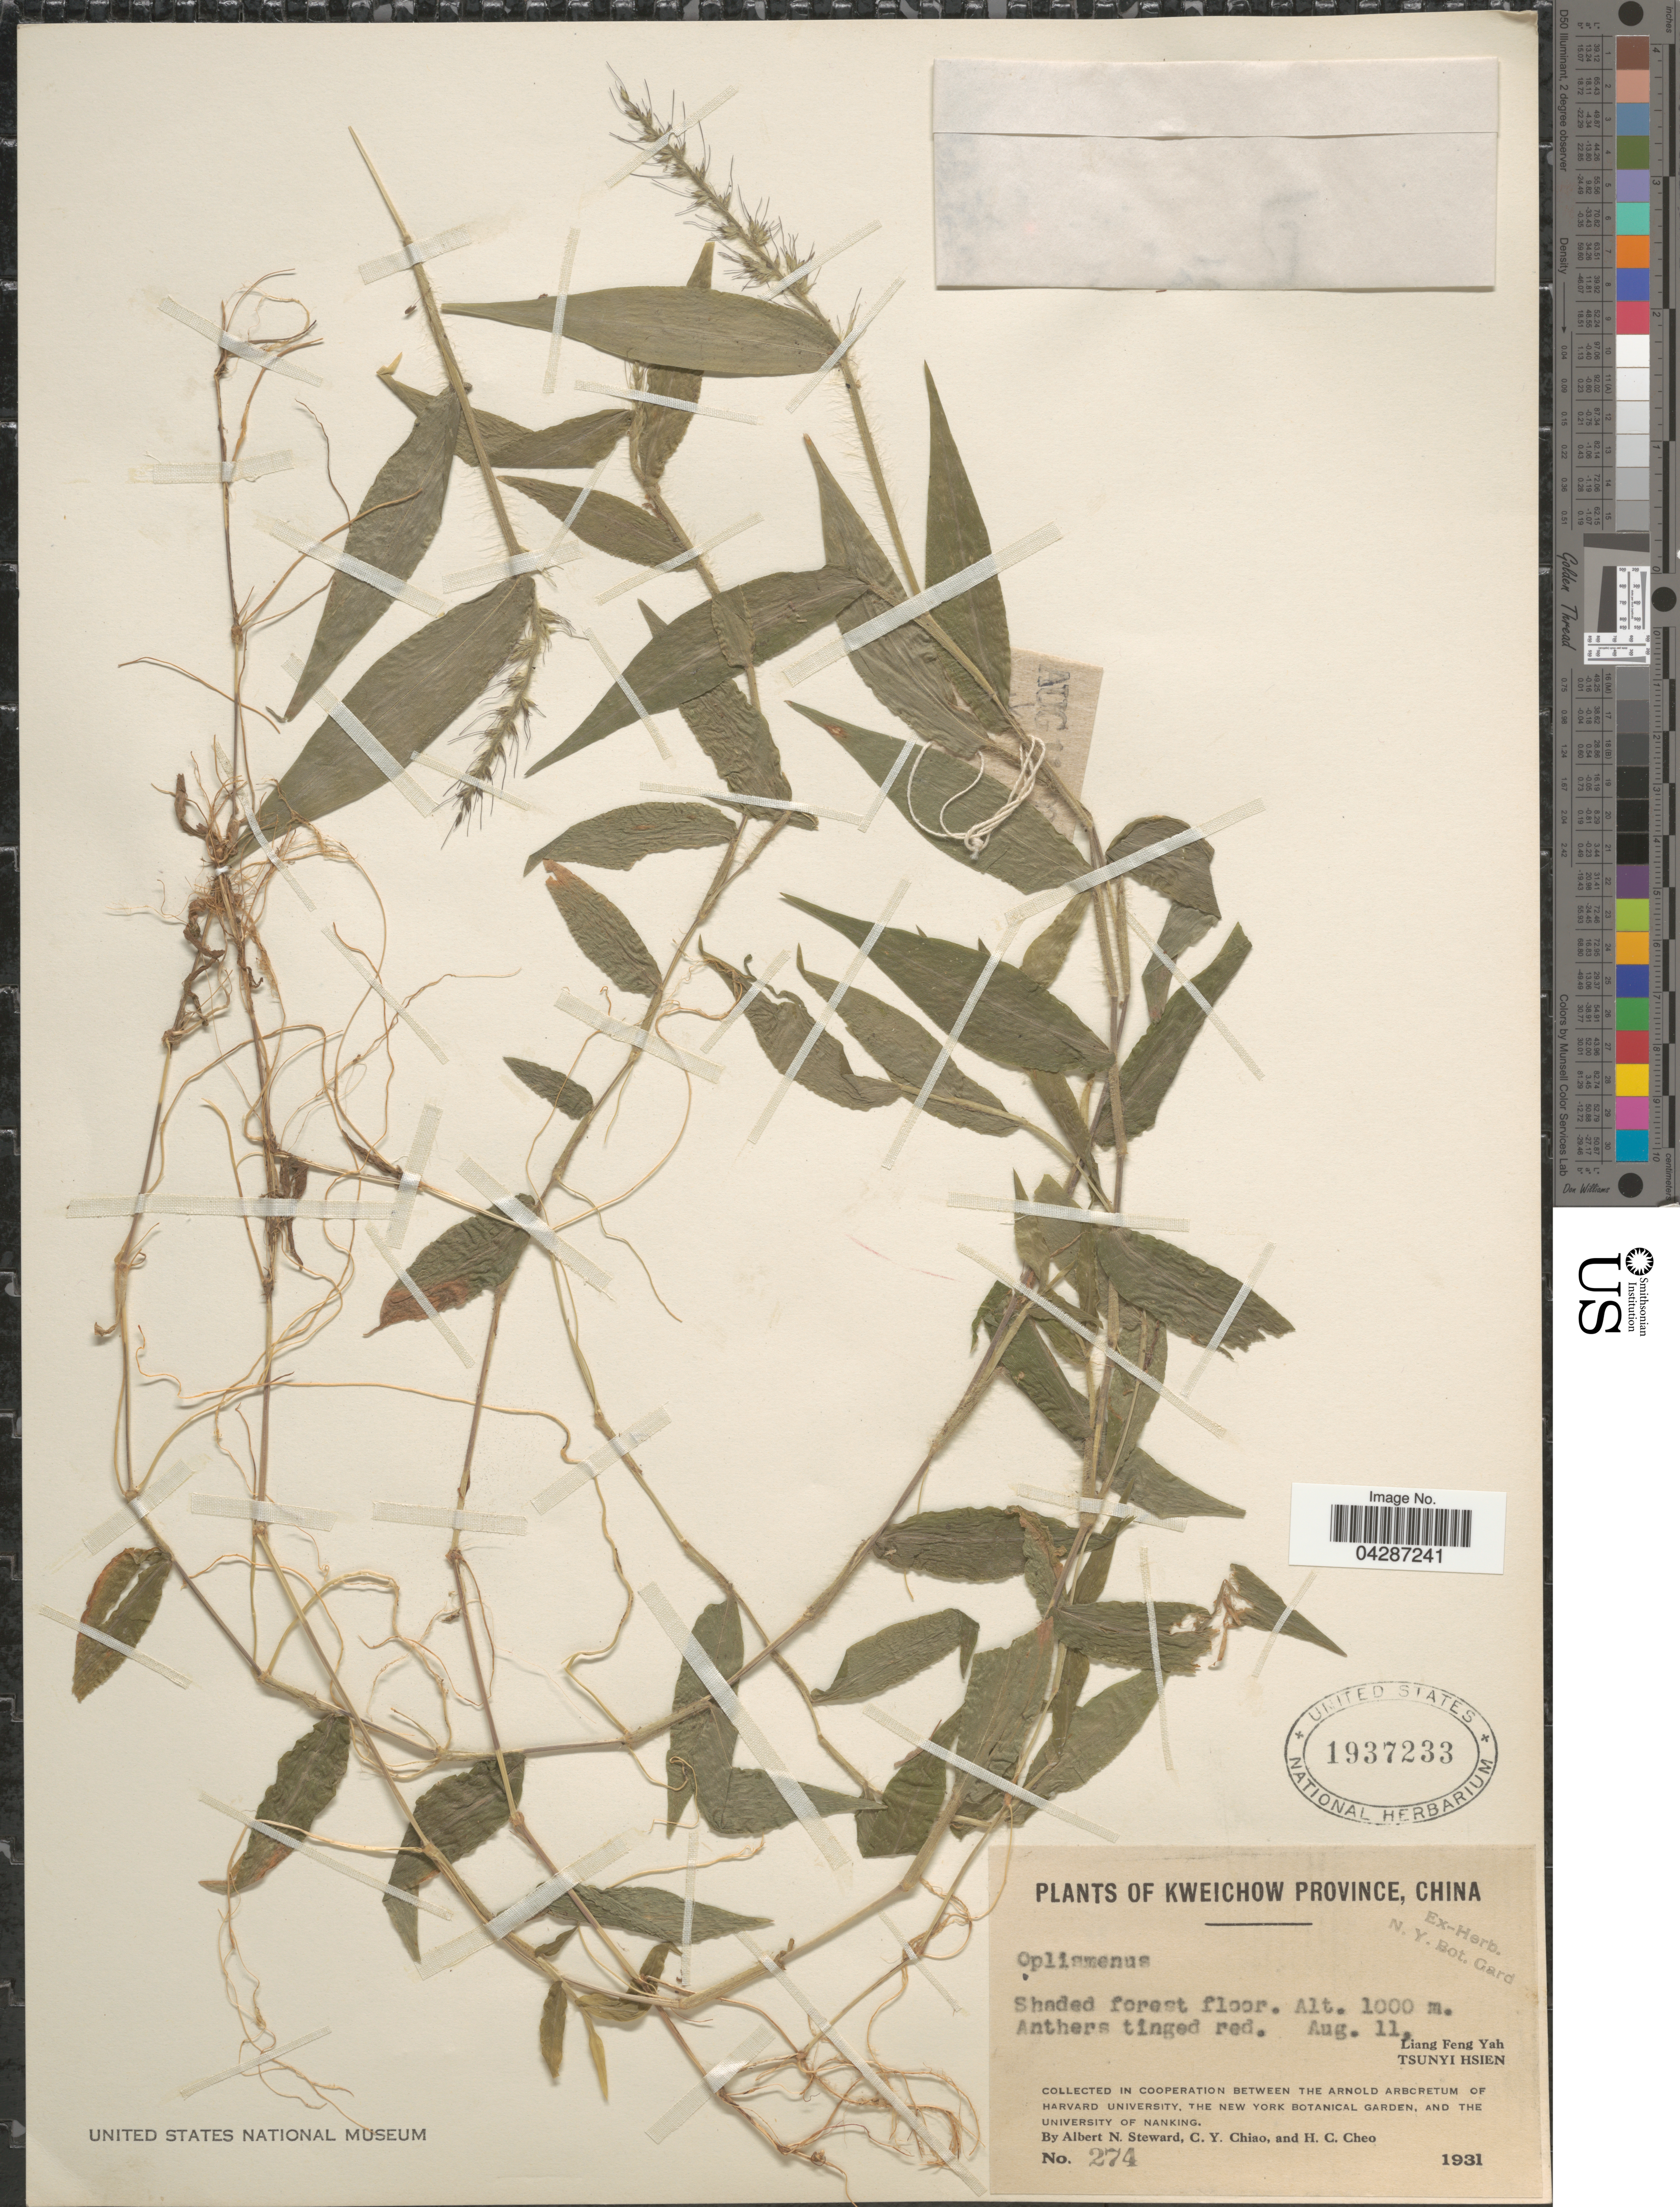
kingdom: Plantae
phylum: Tracheophyta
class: Liliopsida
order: Poales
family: Poaceae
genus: Oplismenus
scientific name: Oplismenus undulatifolius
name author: (Ard.) P. Beauv.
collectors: A. N. Steward, C. Y. Chiao & H. Cheo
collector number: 274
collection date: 1931-08-11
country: China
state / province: Guizhou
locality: Kweichow Province. Shaded forest floor. Liang Feng Yah. Tsunyi Hsien.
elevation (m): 1000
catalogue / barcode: US 1937233